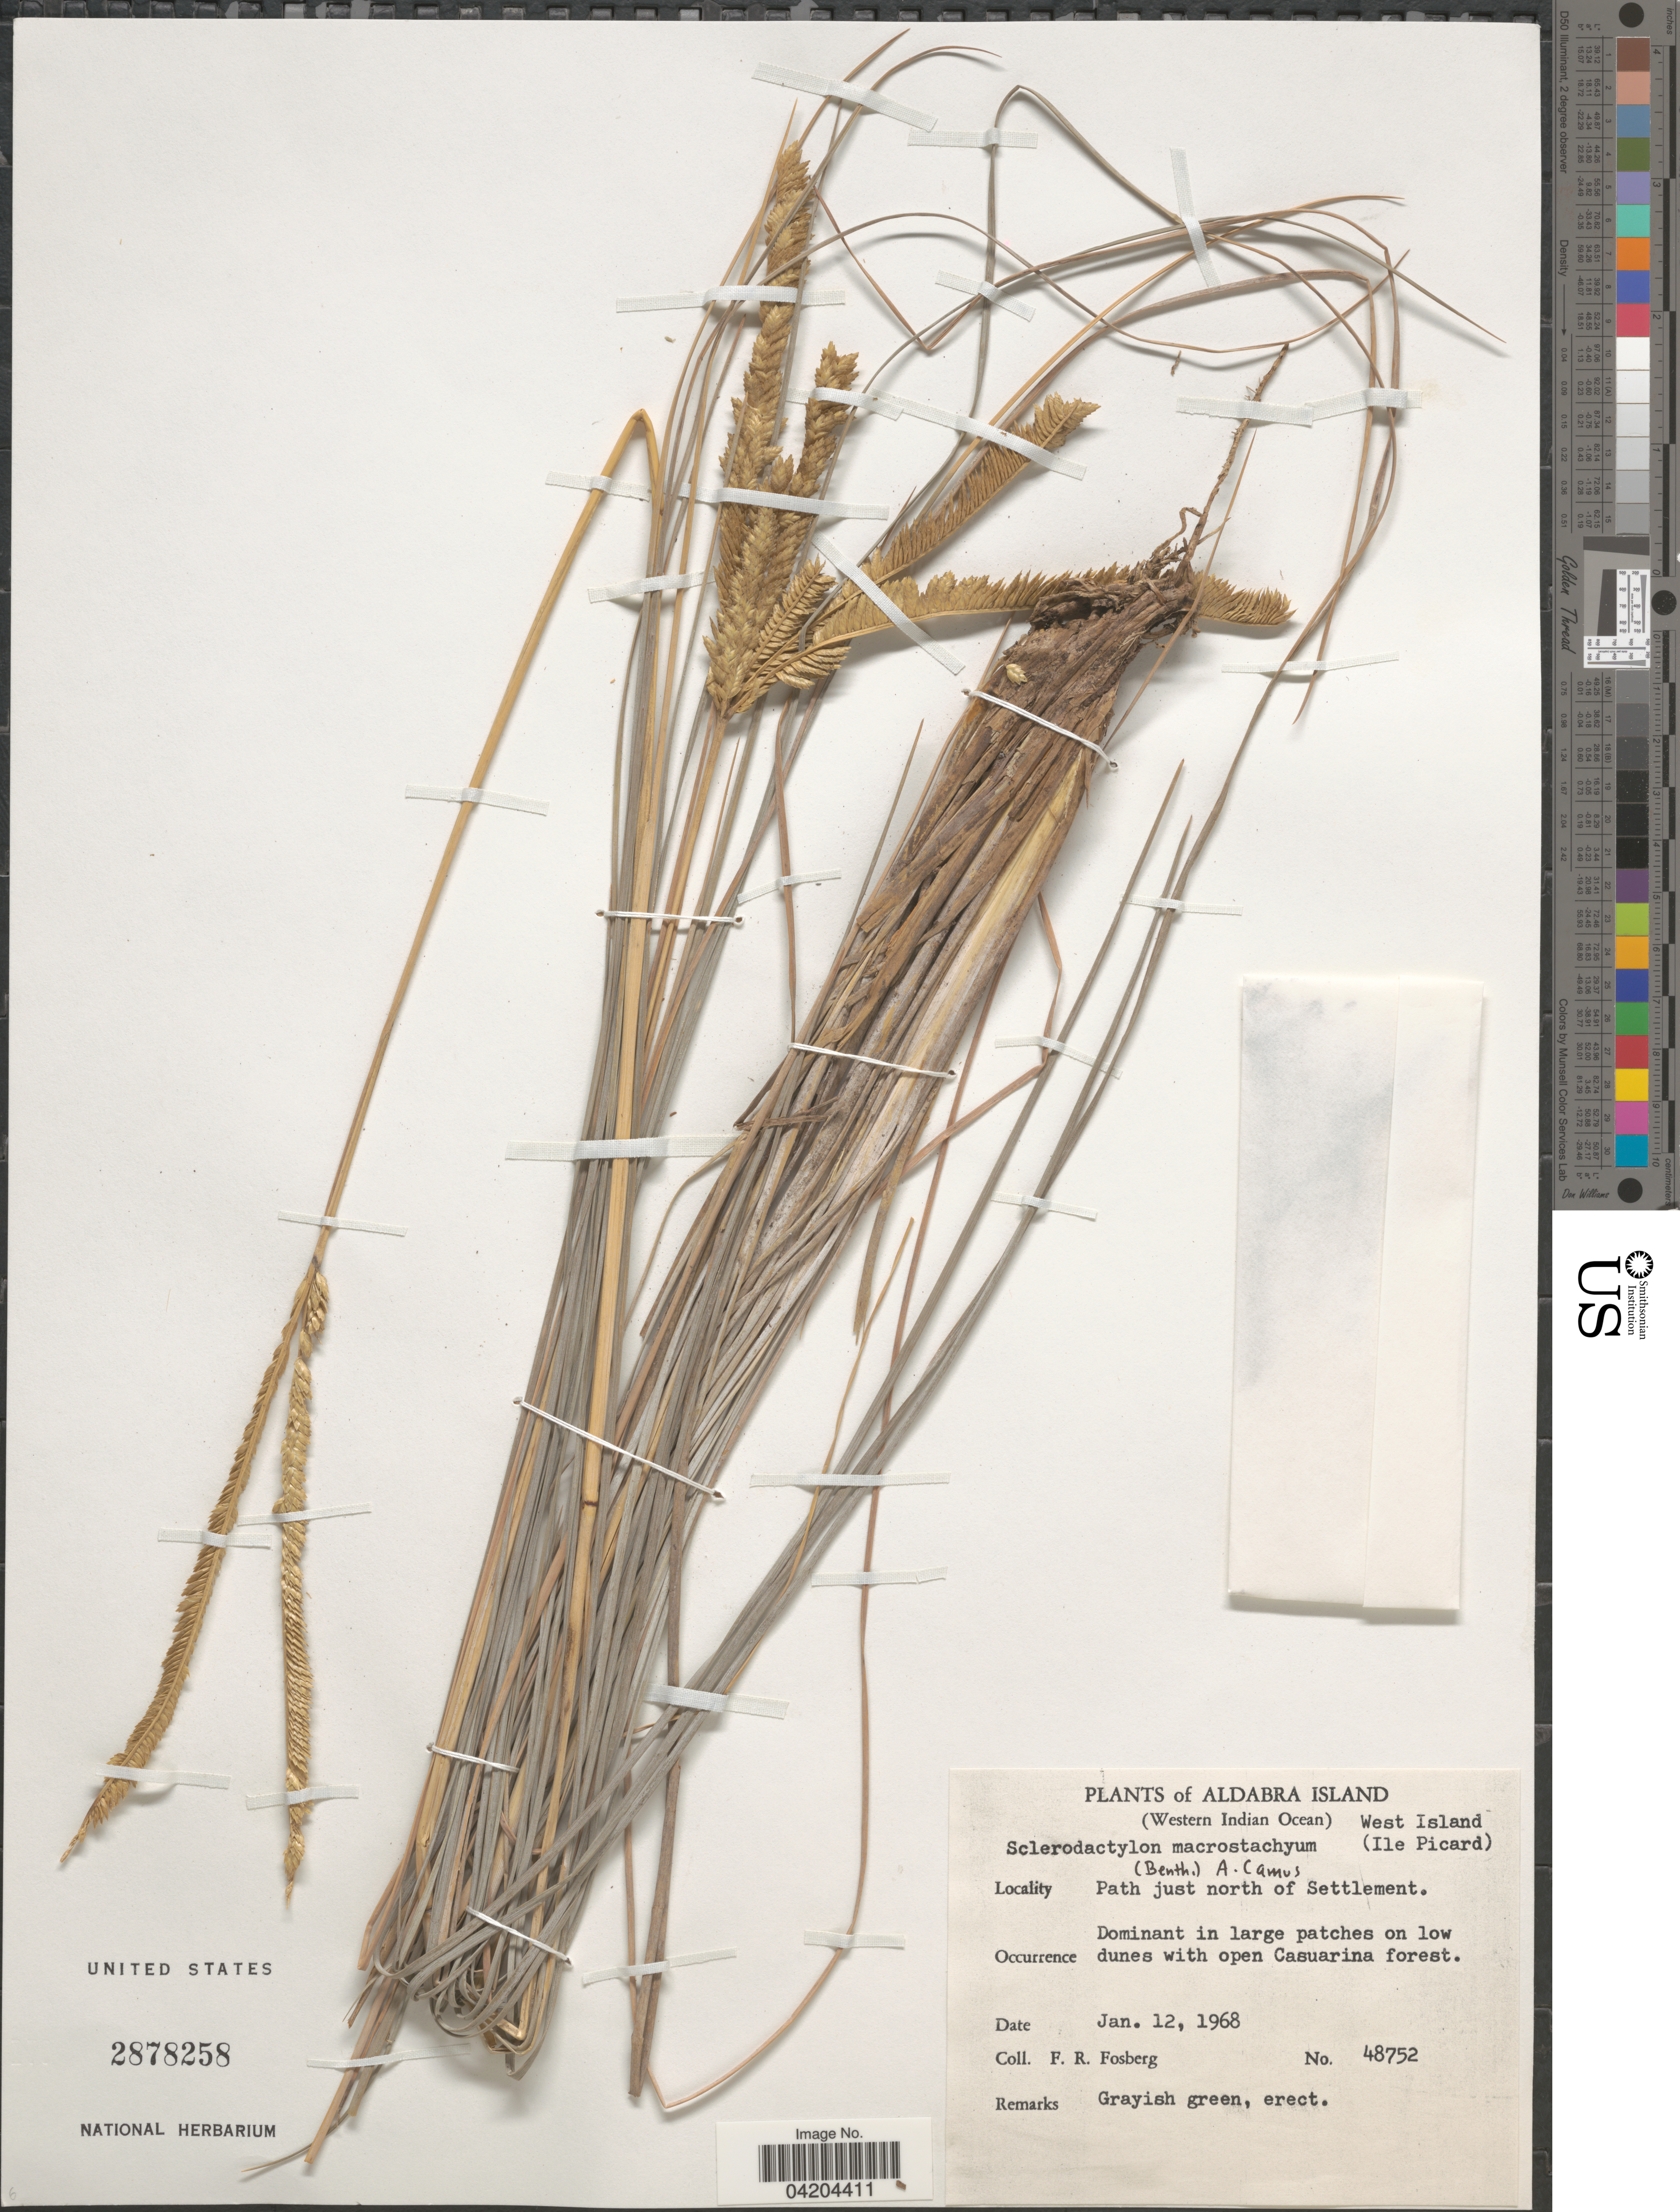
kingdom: Plantae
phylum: Tracheophyta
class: Liliopsida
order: Poales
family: Poaceae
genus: Sclerodactylon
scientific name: Sclerodactylon macrostachyum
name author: (Benth.) A. Camus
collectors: F. R. Fosberg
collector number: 48752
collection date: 1968-01-12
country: Seychelles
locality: Aldabra Island. (Western Indian Ocean). West Island (Ile Picard). Path just north of Settlement.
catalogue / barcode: US 2878258